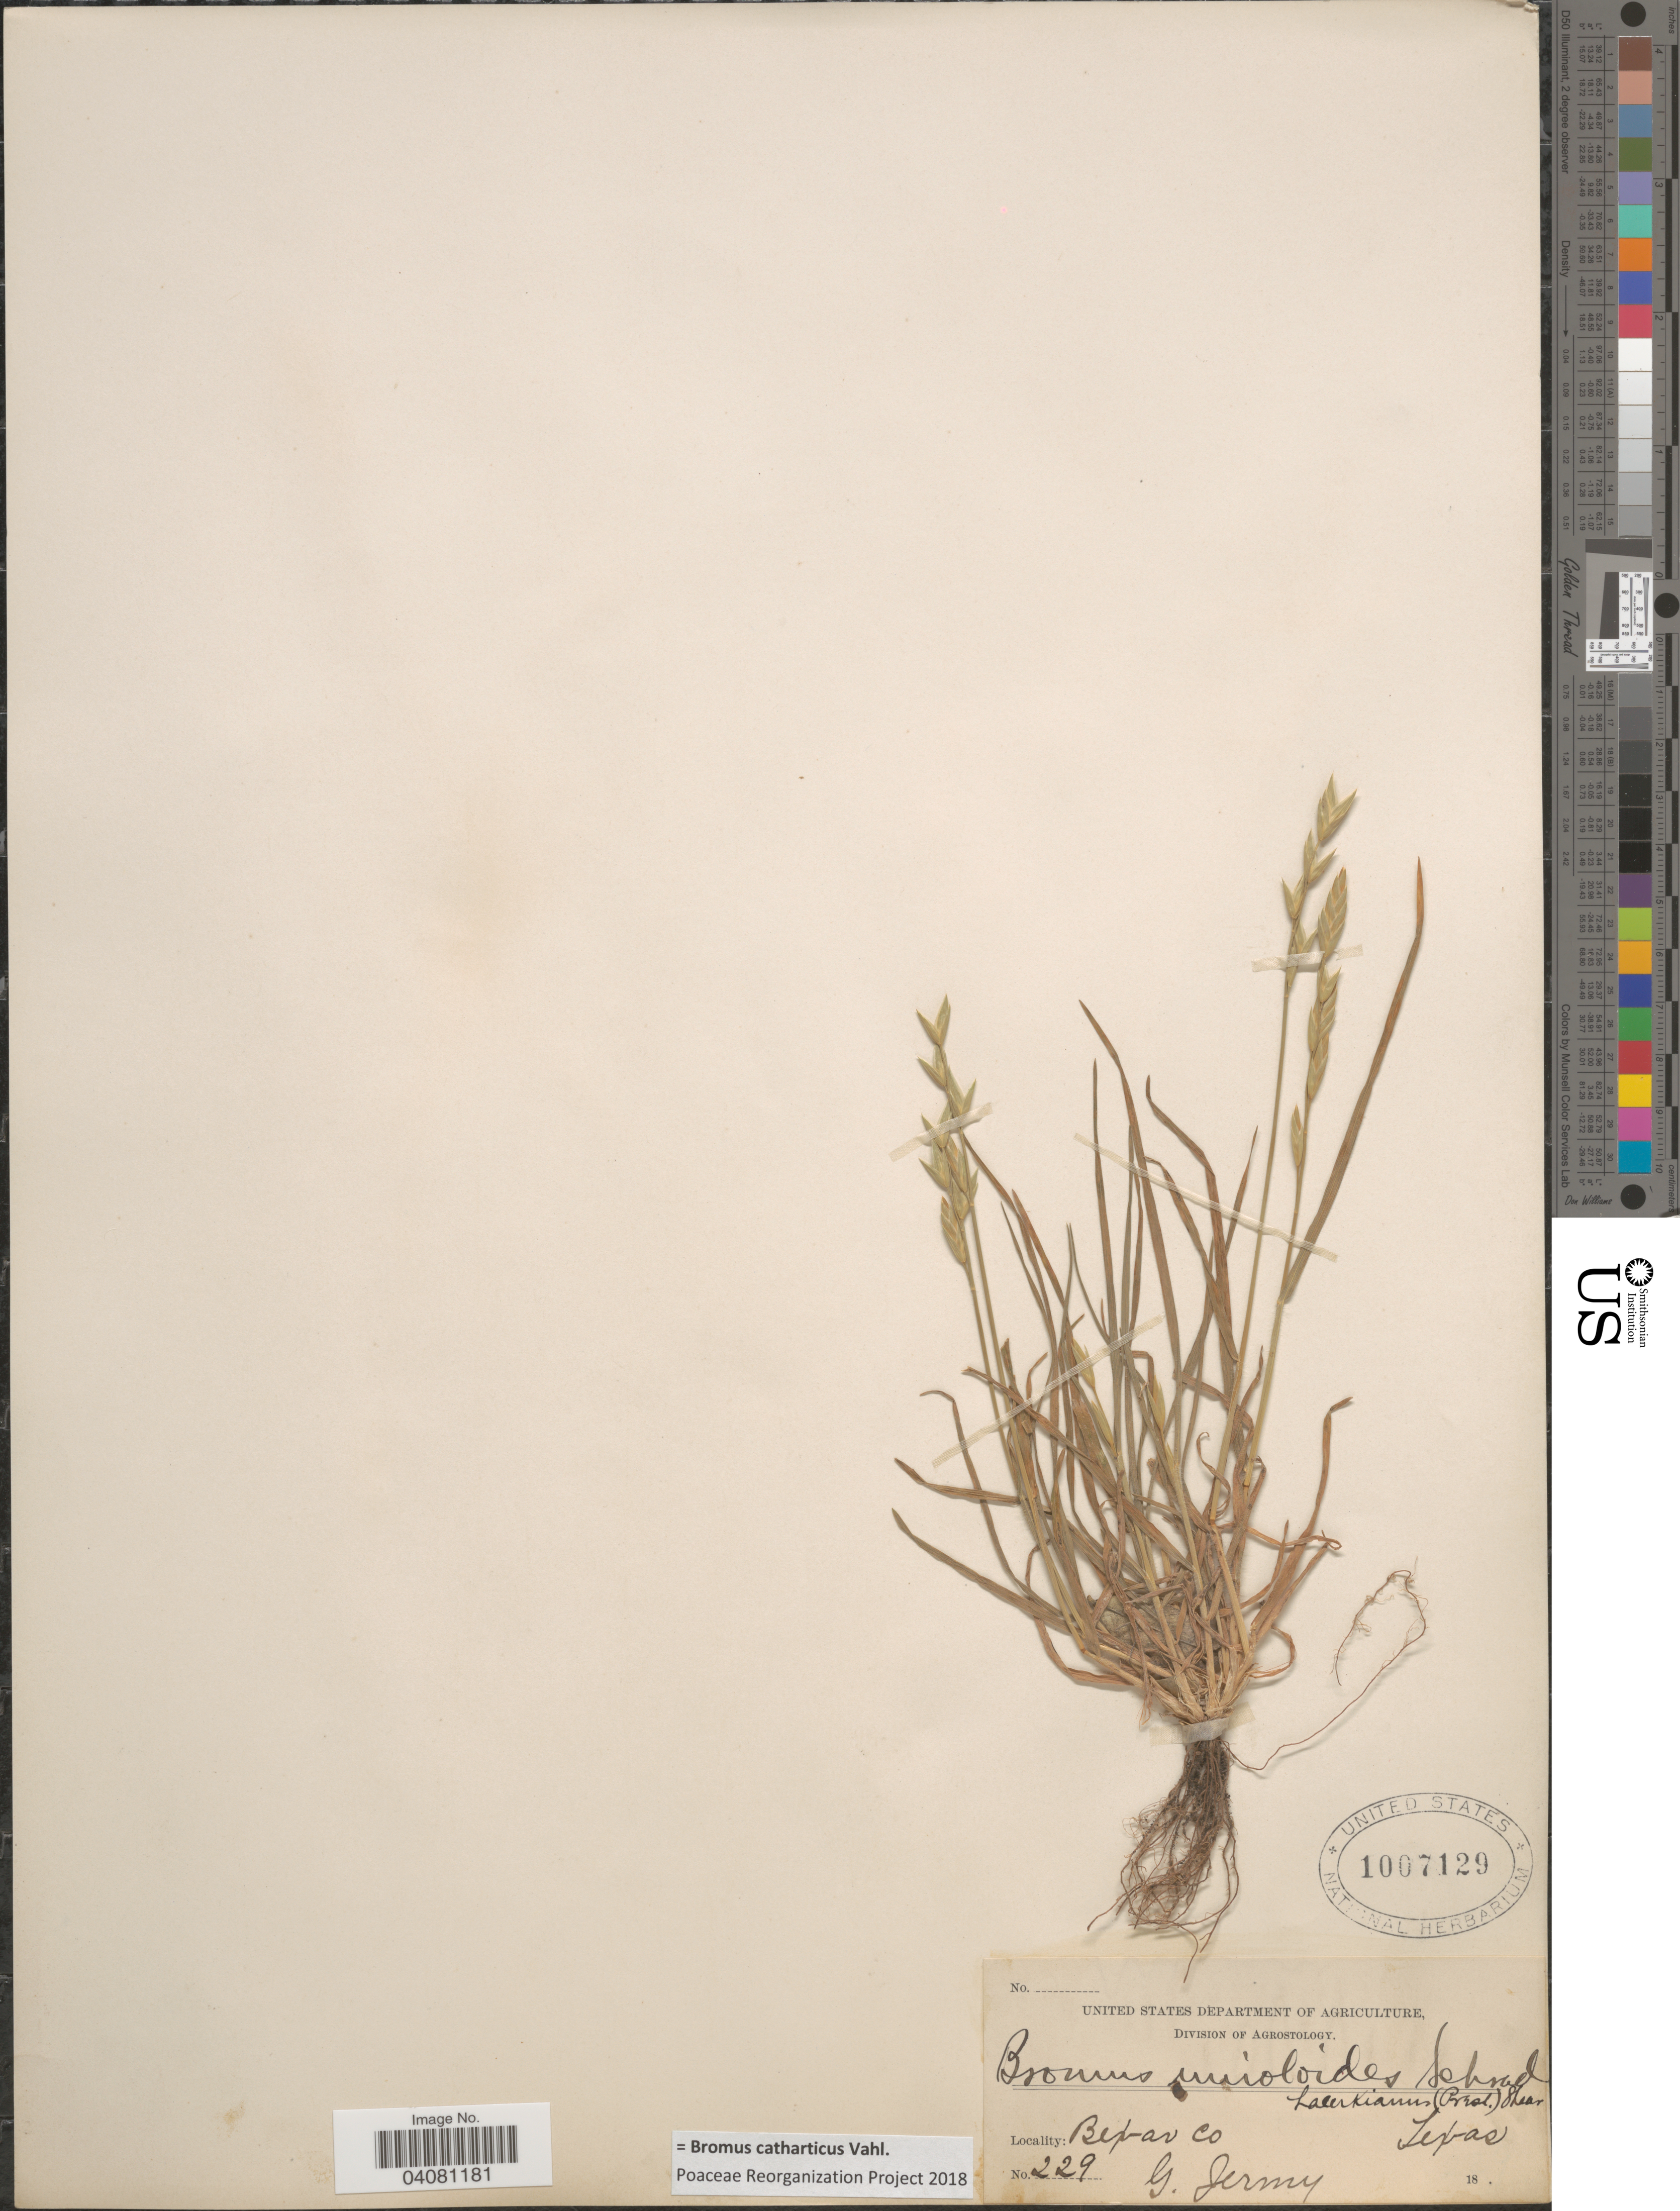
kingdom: Plantae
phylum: Tracheophyta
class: Liliopsida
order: Poales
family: Poaceae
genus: Bromus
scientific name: Bromus catharticus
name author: Vahl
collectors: G. Jermy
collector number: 229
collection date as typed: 18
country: United States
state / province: Texas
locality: Bextar Co.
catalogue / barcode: US 1007129